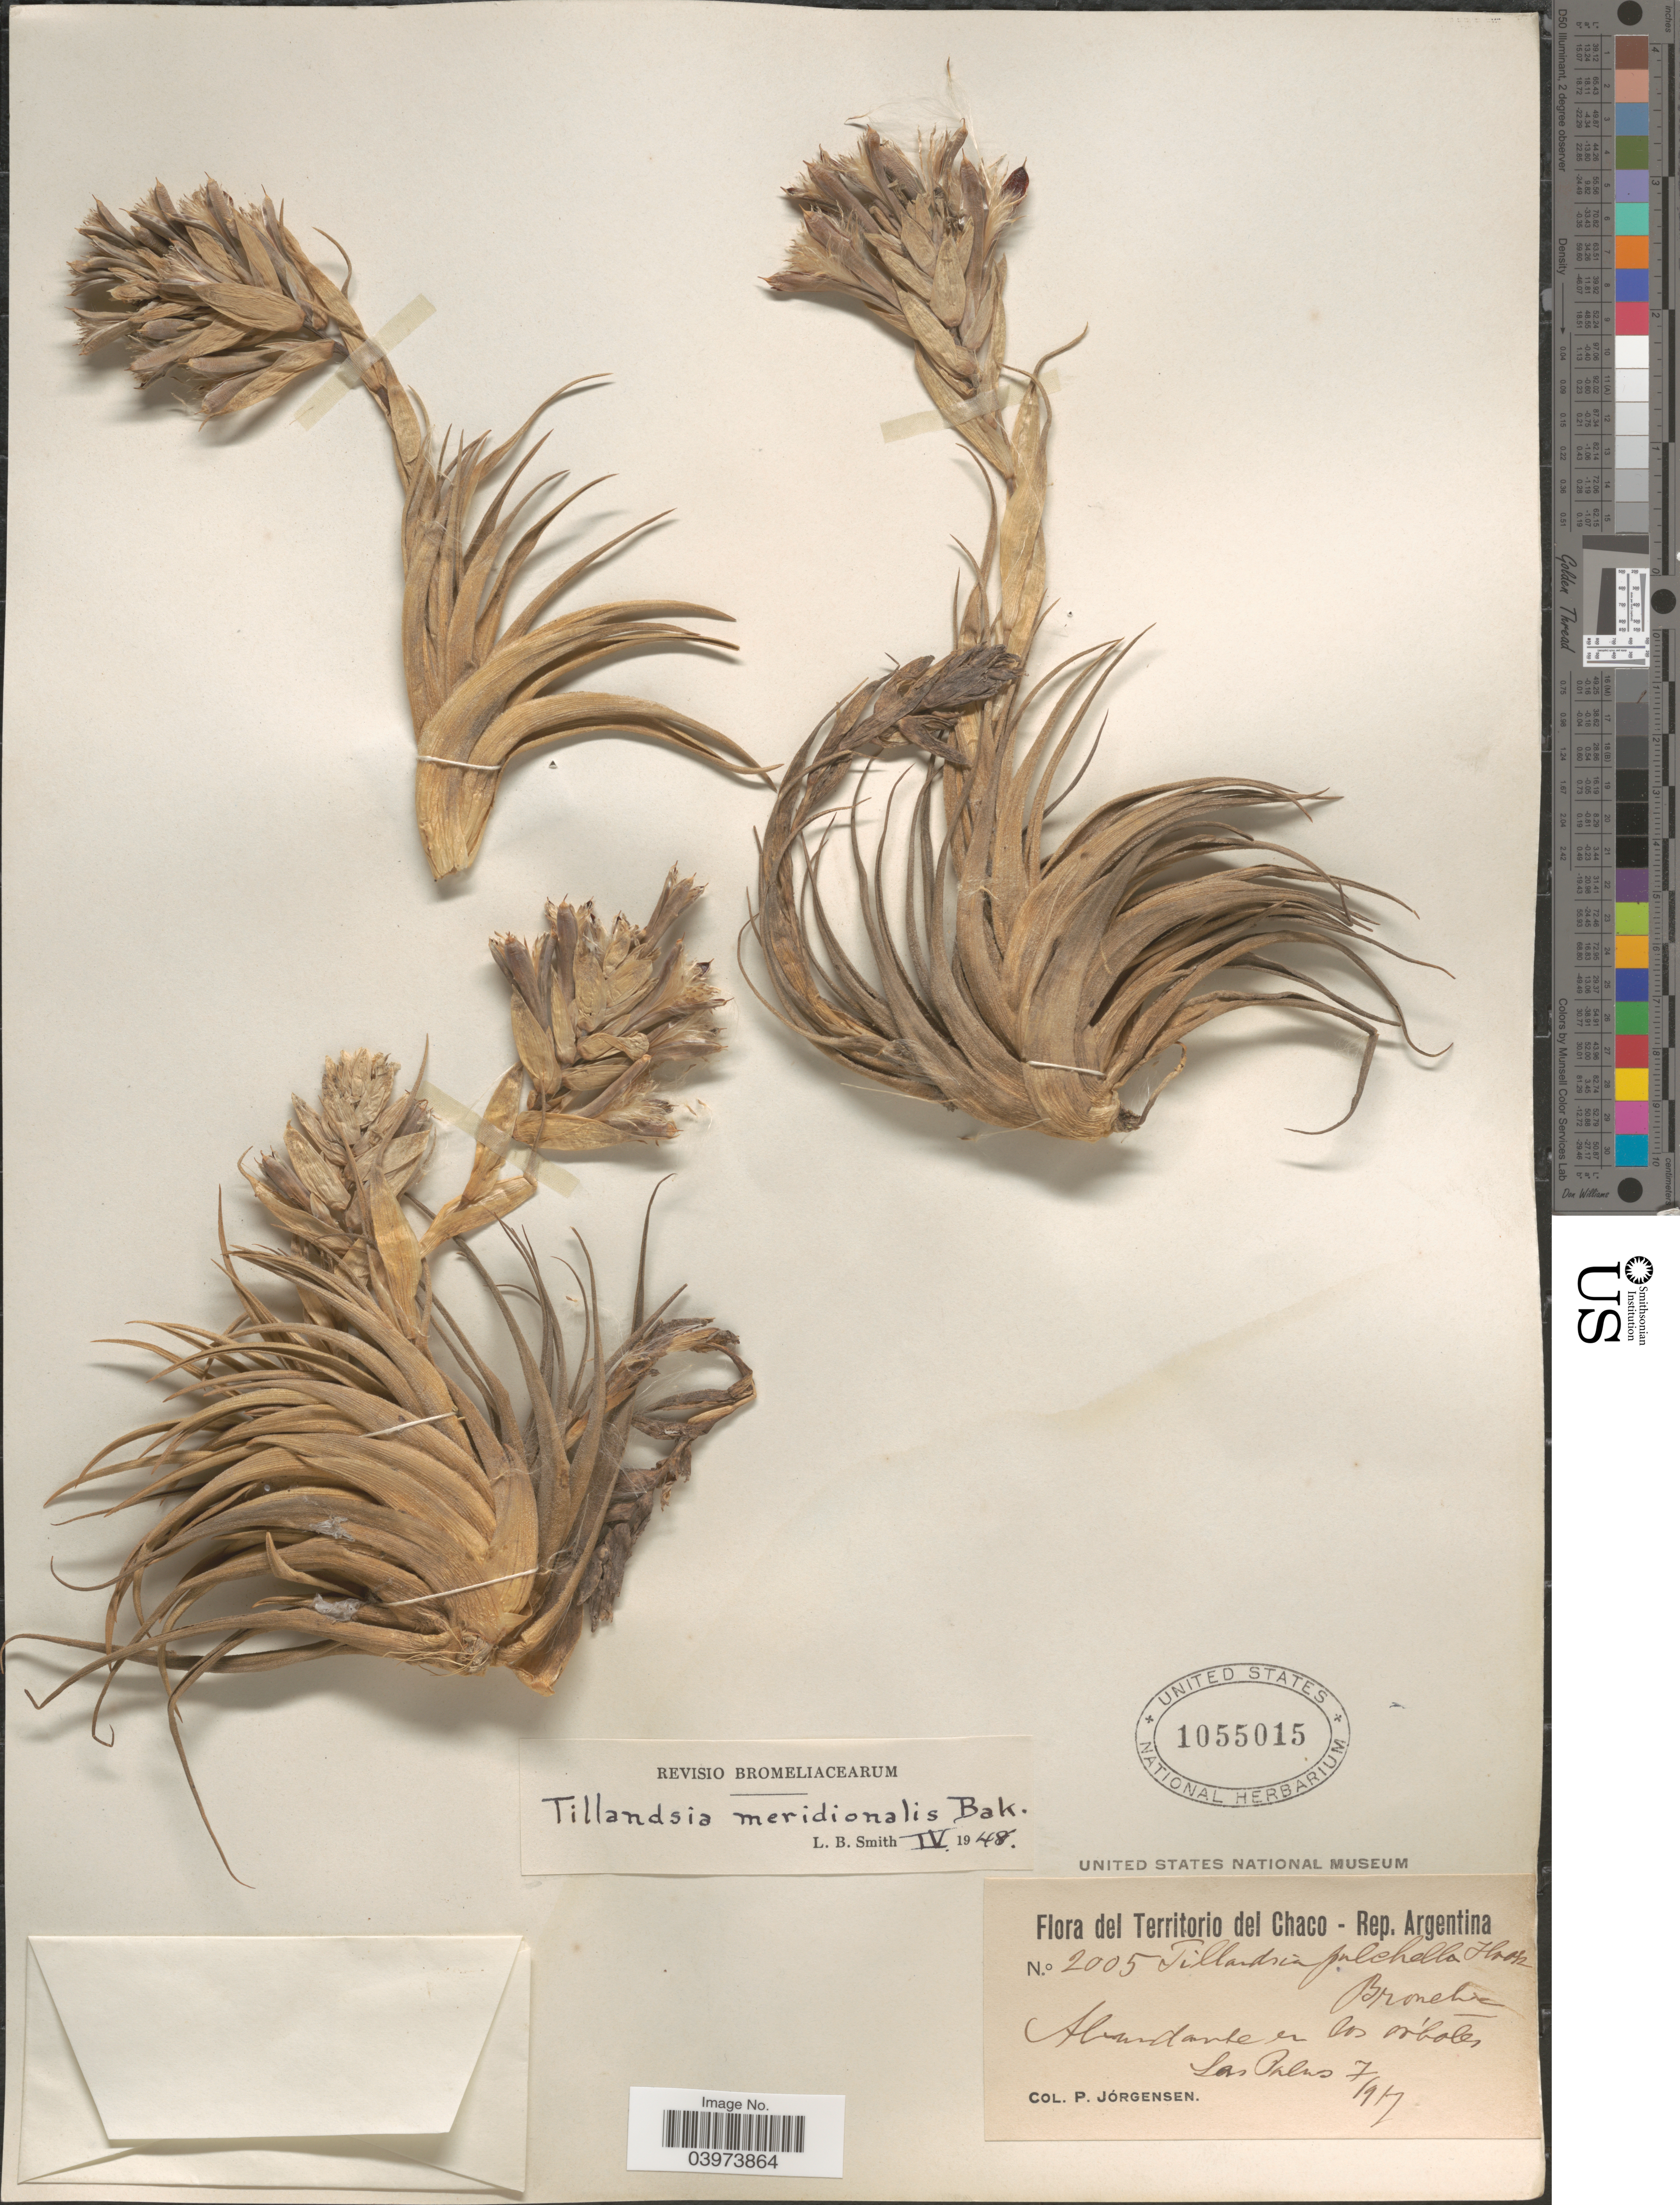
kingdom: Plantae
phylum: Tracheophyta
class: Liliopsida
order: Poales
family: Bromeliaceae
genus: Tillandsia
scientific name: Tillandsia meridionalis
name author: Baker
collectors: P. Jörgensen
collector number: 2005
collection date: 1917-07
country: Argentina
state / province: Chaco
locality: Territorio del Chaco. Abundante en los arboles Las Palos.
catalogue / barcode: US 1055015